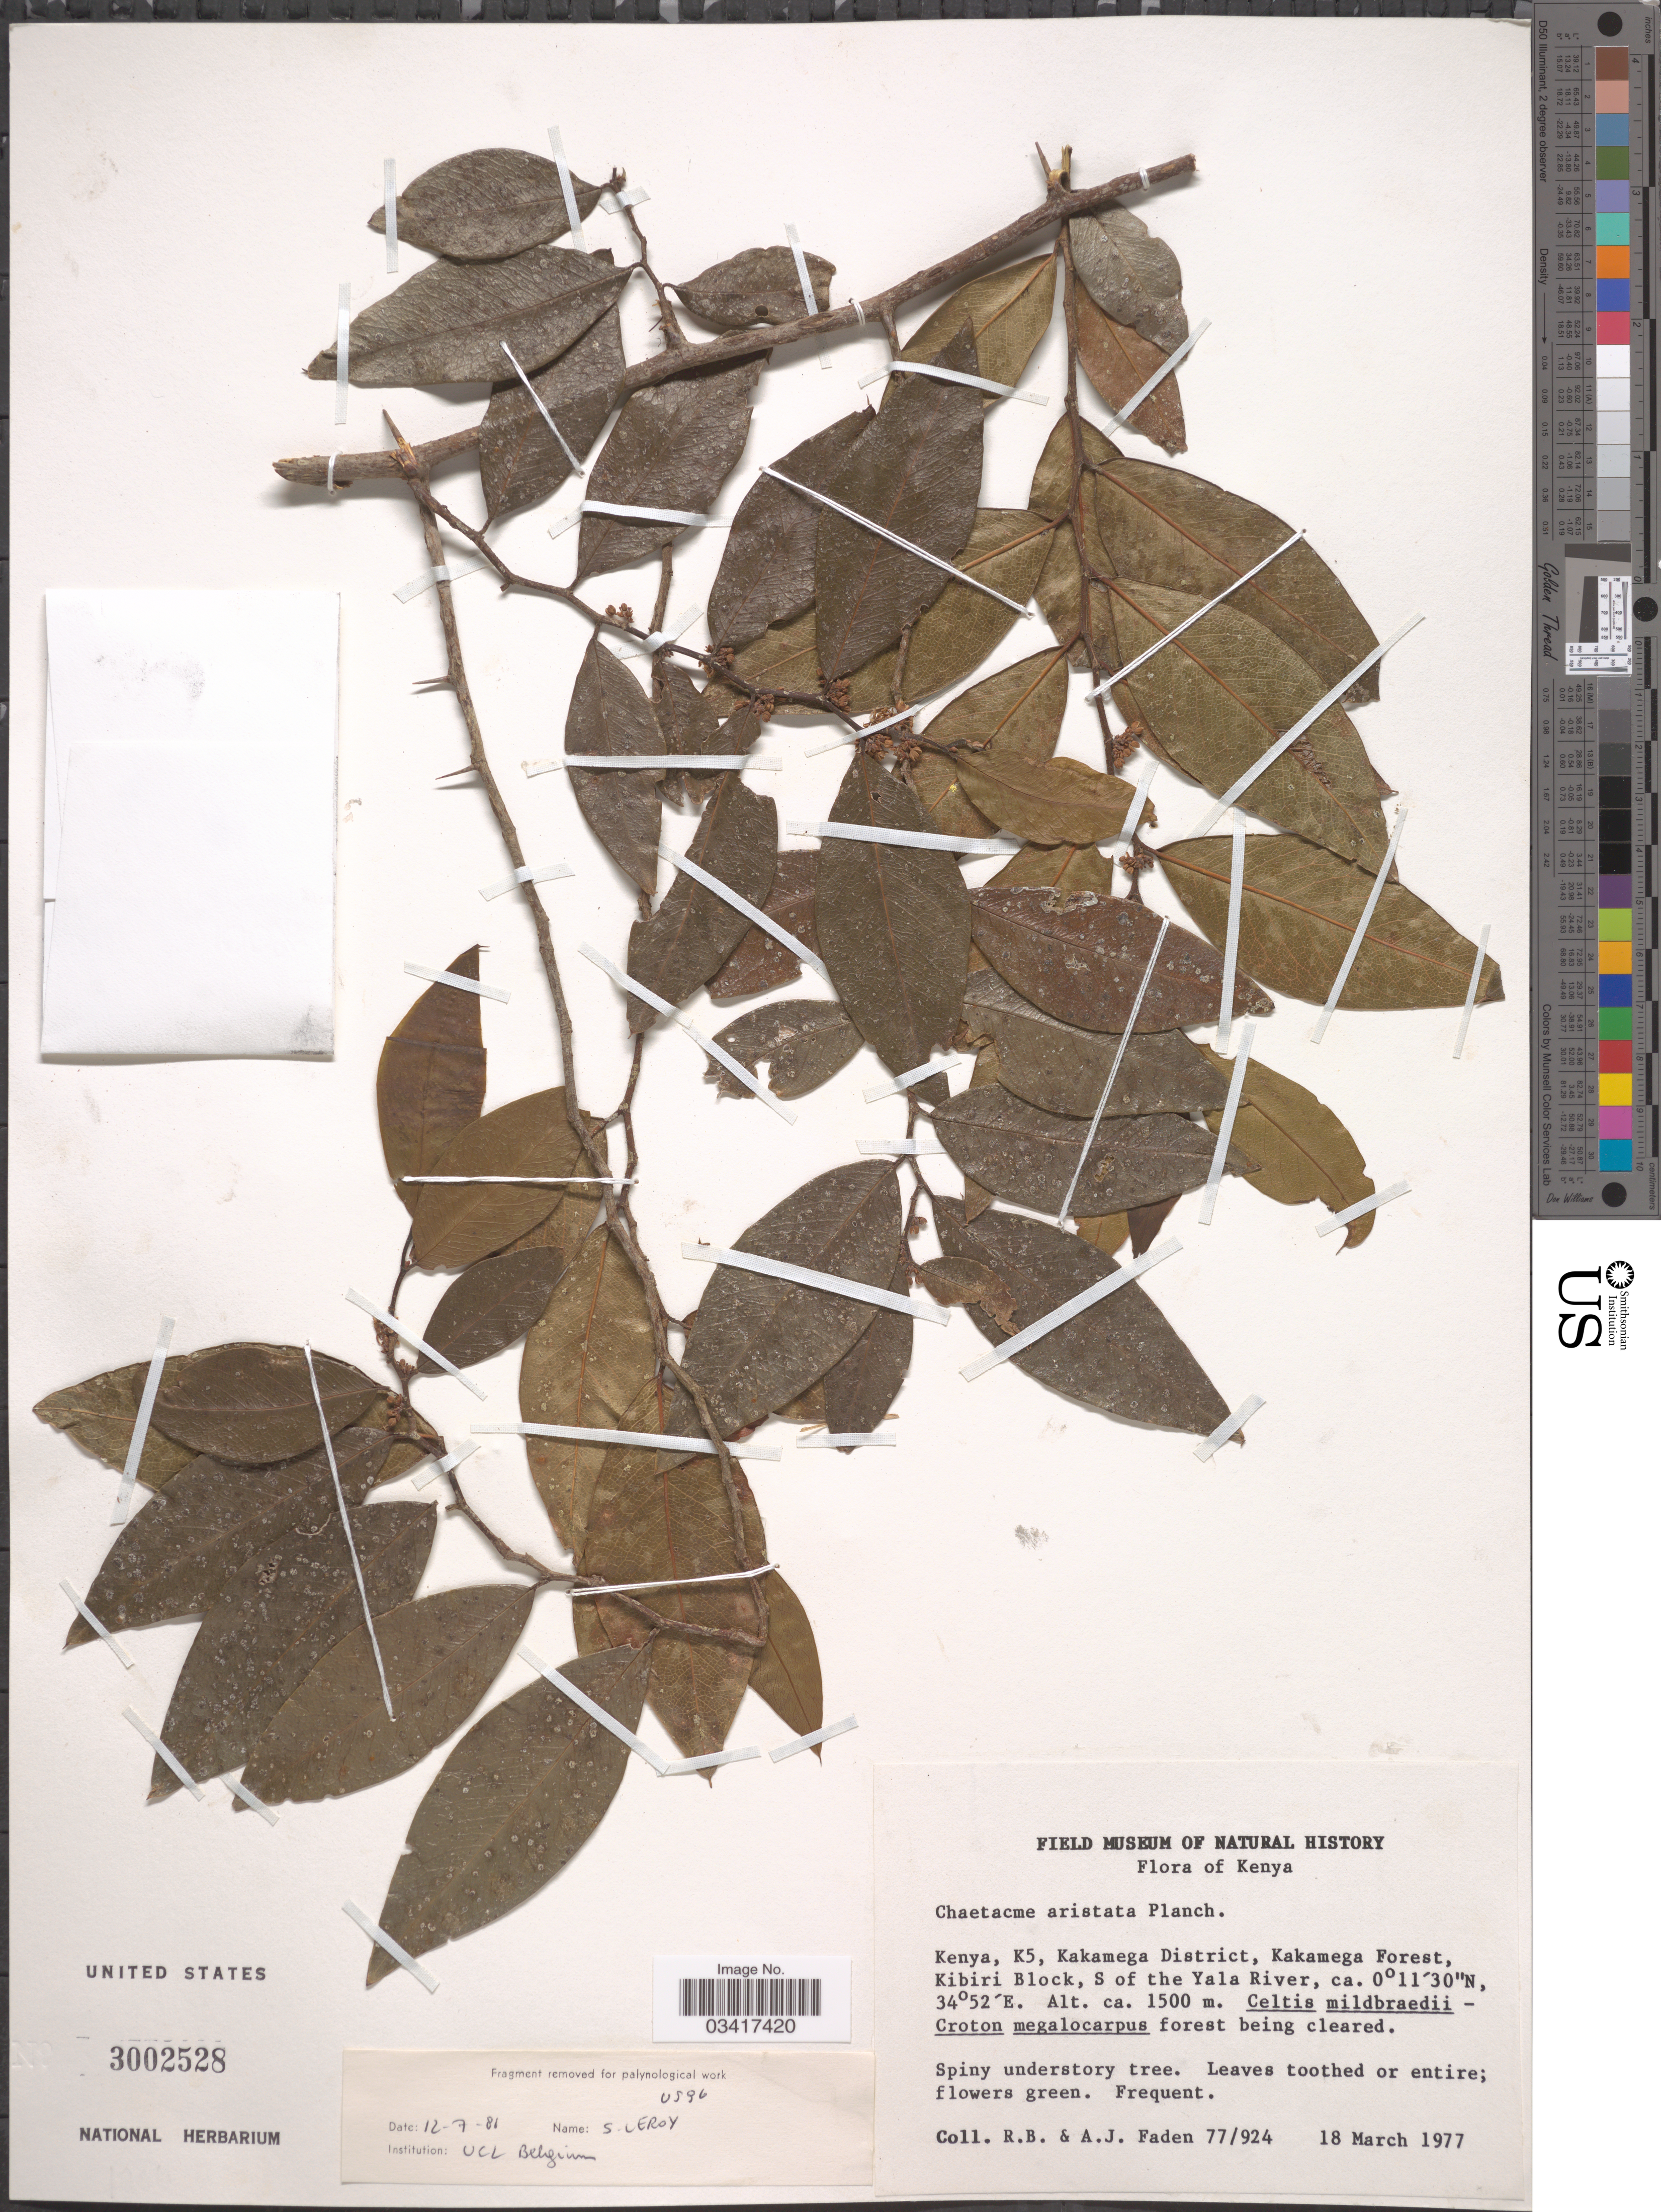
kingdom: Plantae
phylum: Tracheophyta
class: Magnoliopsida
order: Rosales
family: Cannabaceae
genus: Chaetachme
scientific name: Chaetachme aristata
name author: Planch.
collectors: R. B. Faden & A. J. Faden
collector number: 77/924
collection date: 1977-03-18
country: Kenya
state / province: Kakamega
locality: K5, Kakamega District, Kakamega Forest, Kibiri Block, S of the Yala River.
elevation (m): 1500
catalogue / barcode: US 3002528